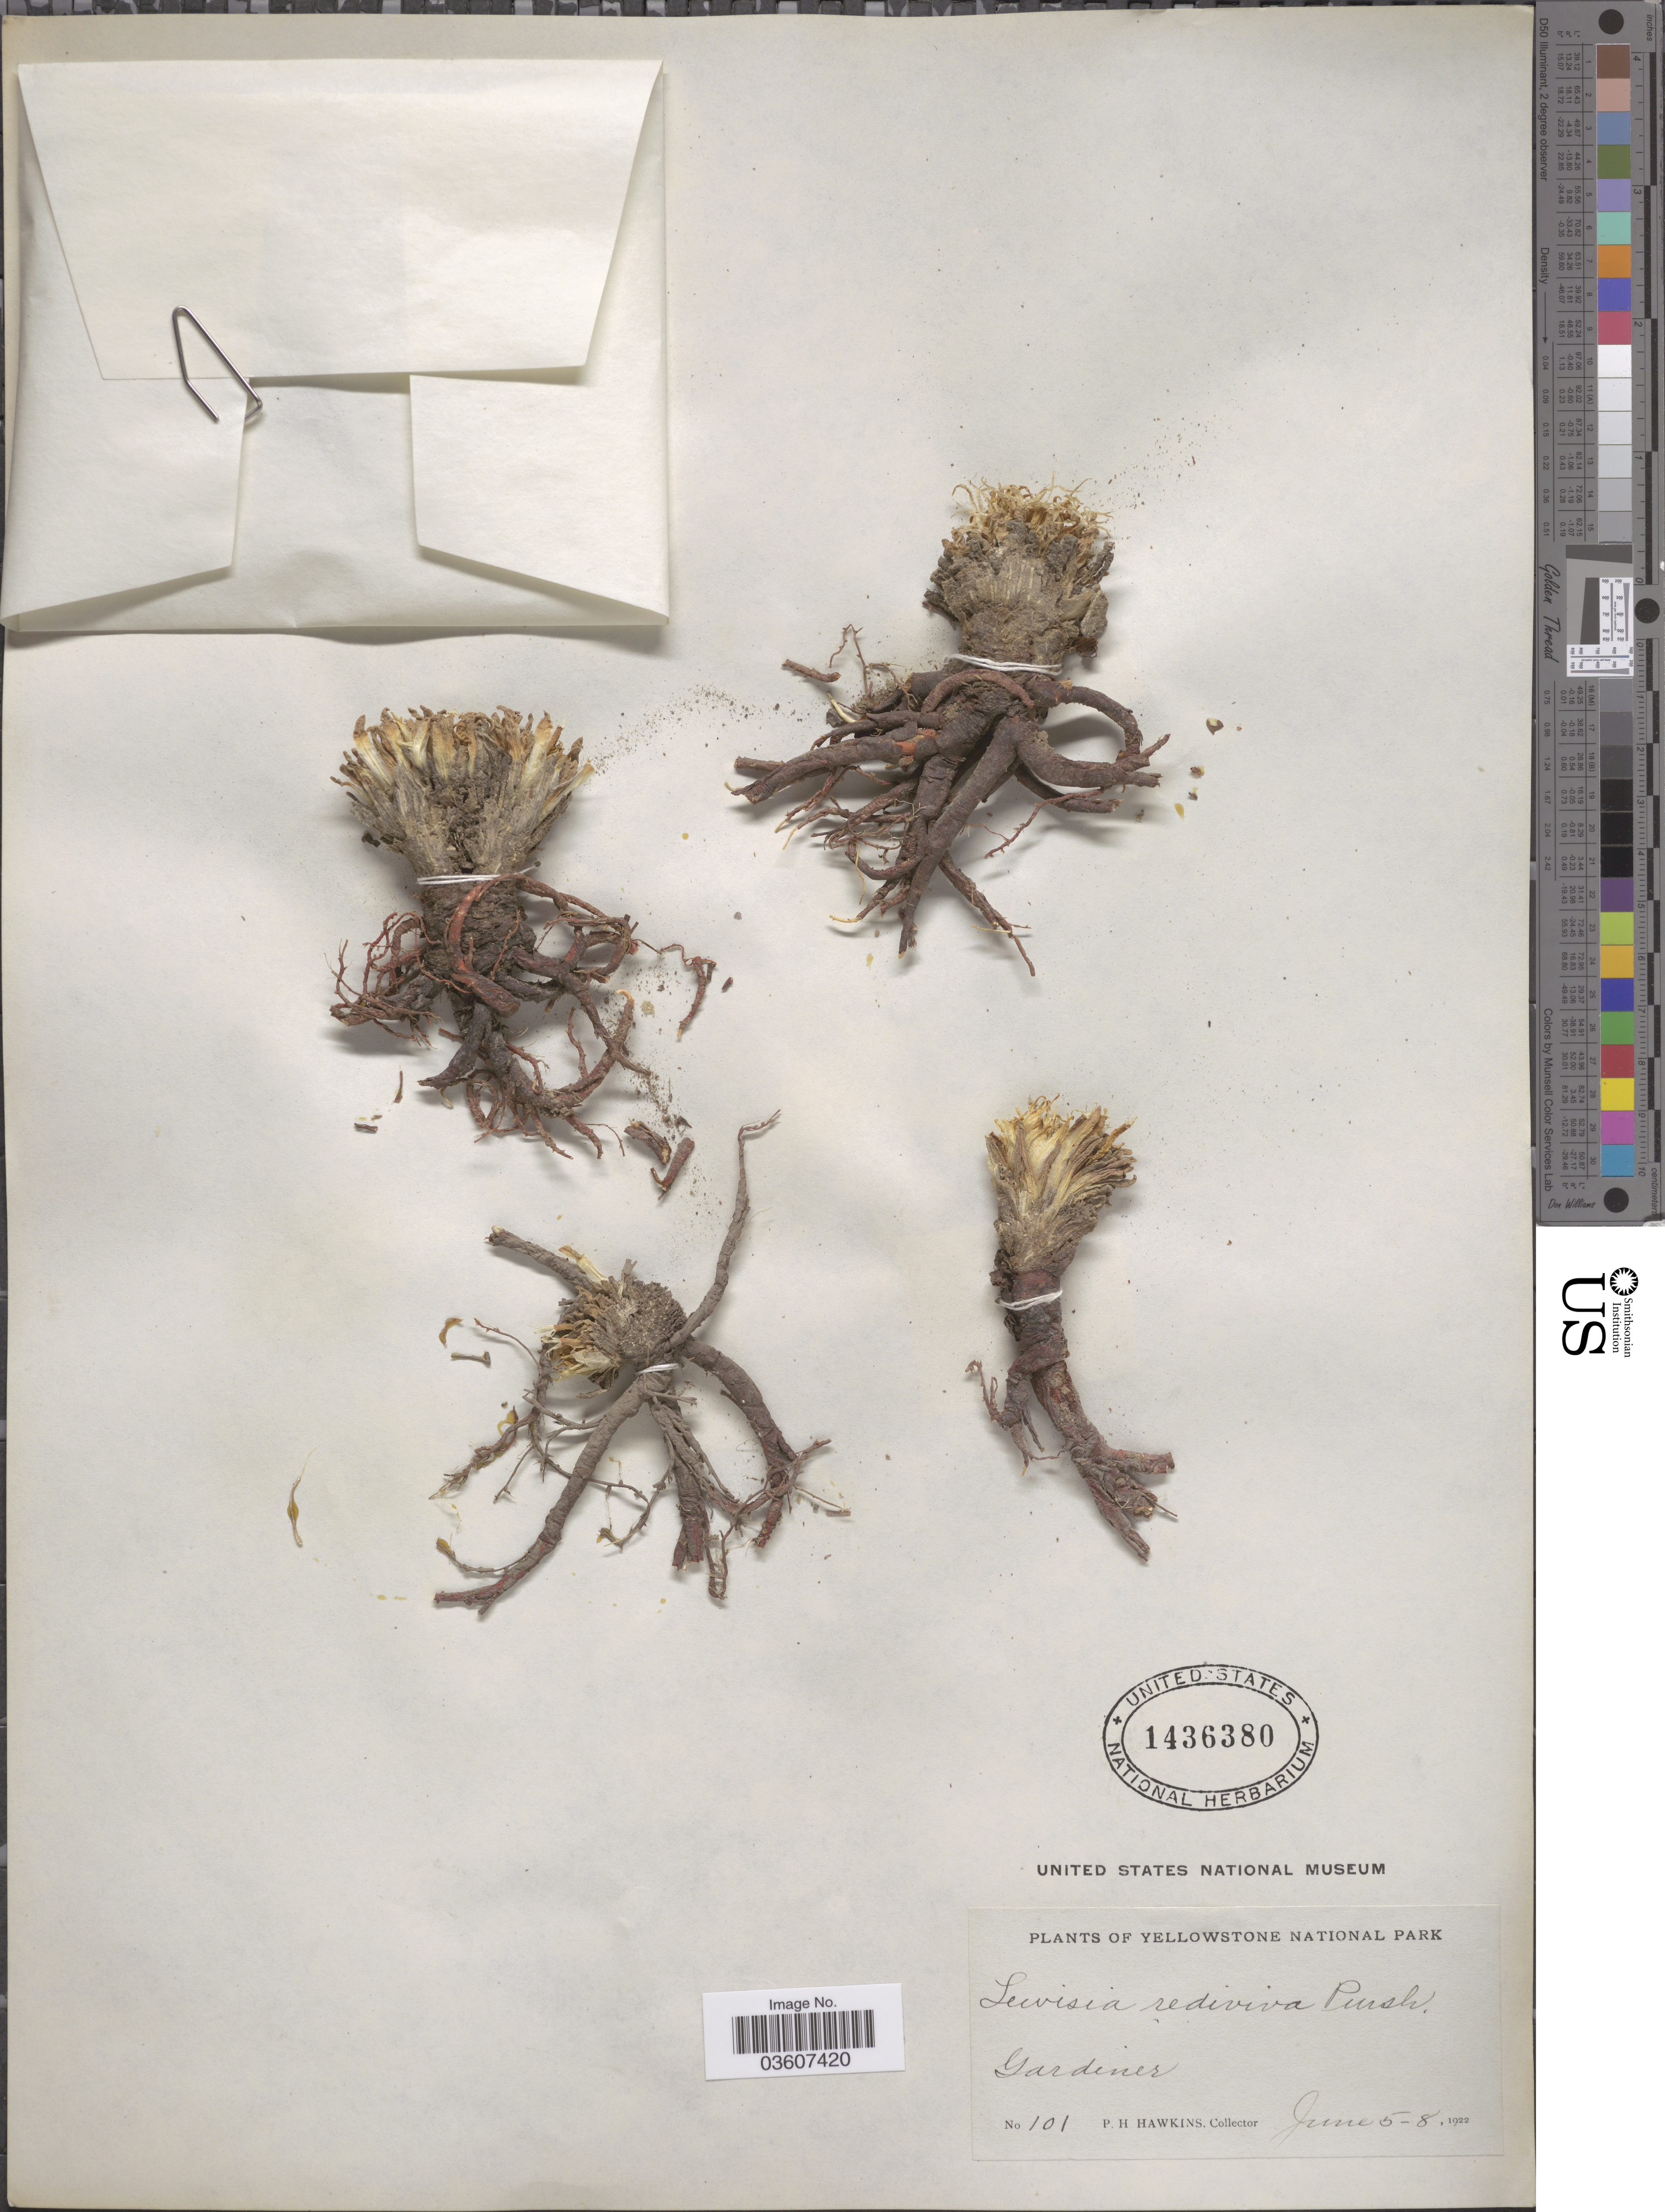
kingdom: Plantae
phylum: Tracheophyta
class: Magnoliopsida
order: Caryophyllales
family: Montiaceae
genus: Lewisia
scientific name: Lewisia rediviva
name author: Pursh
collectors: P. Hawkins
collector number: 101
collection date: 1922-06-05/1922-06-08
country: United States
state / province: Montana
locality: Yellowstone National Park. Gardiner.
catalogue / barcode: US 1436380